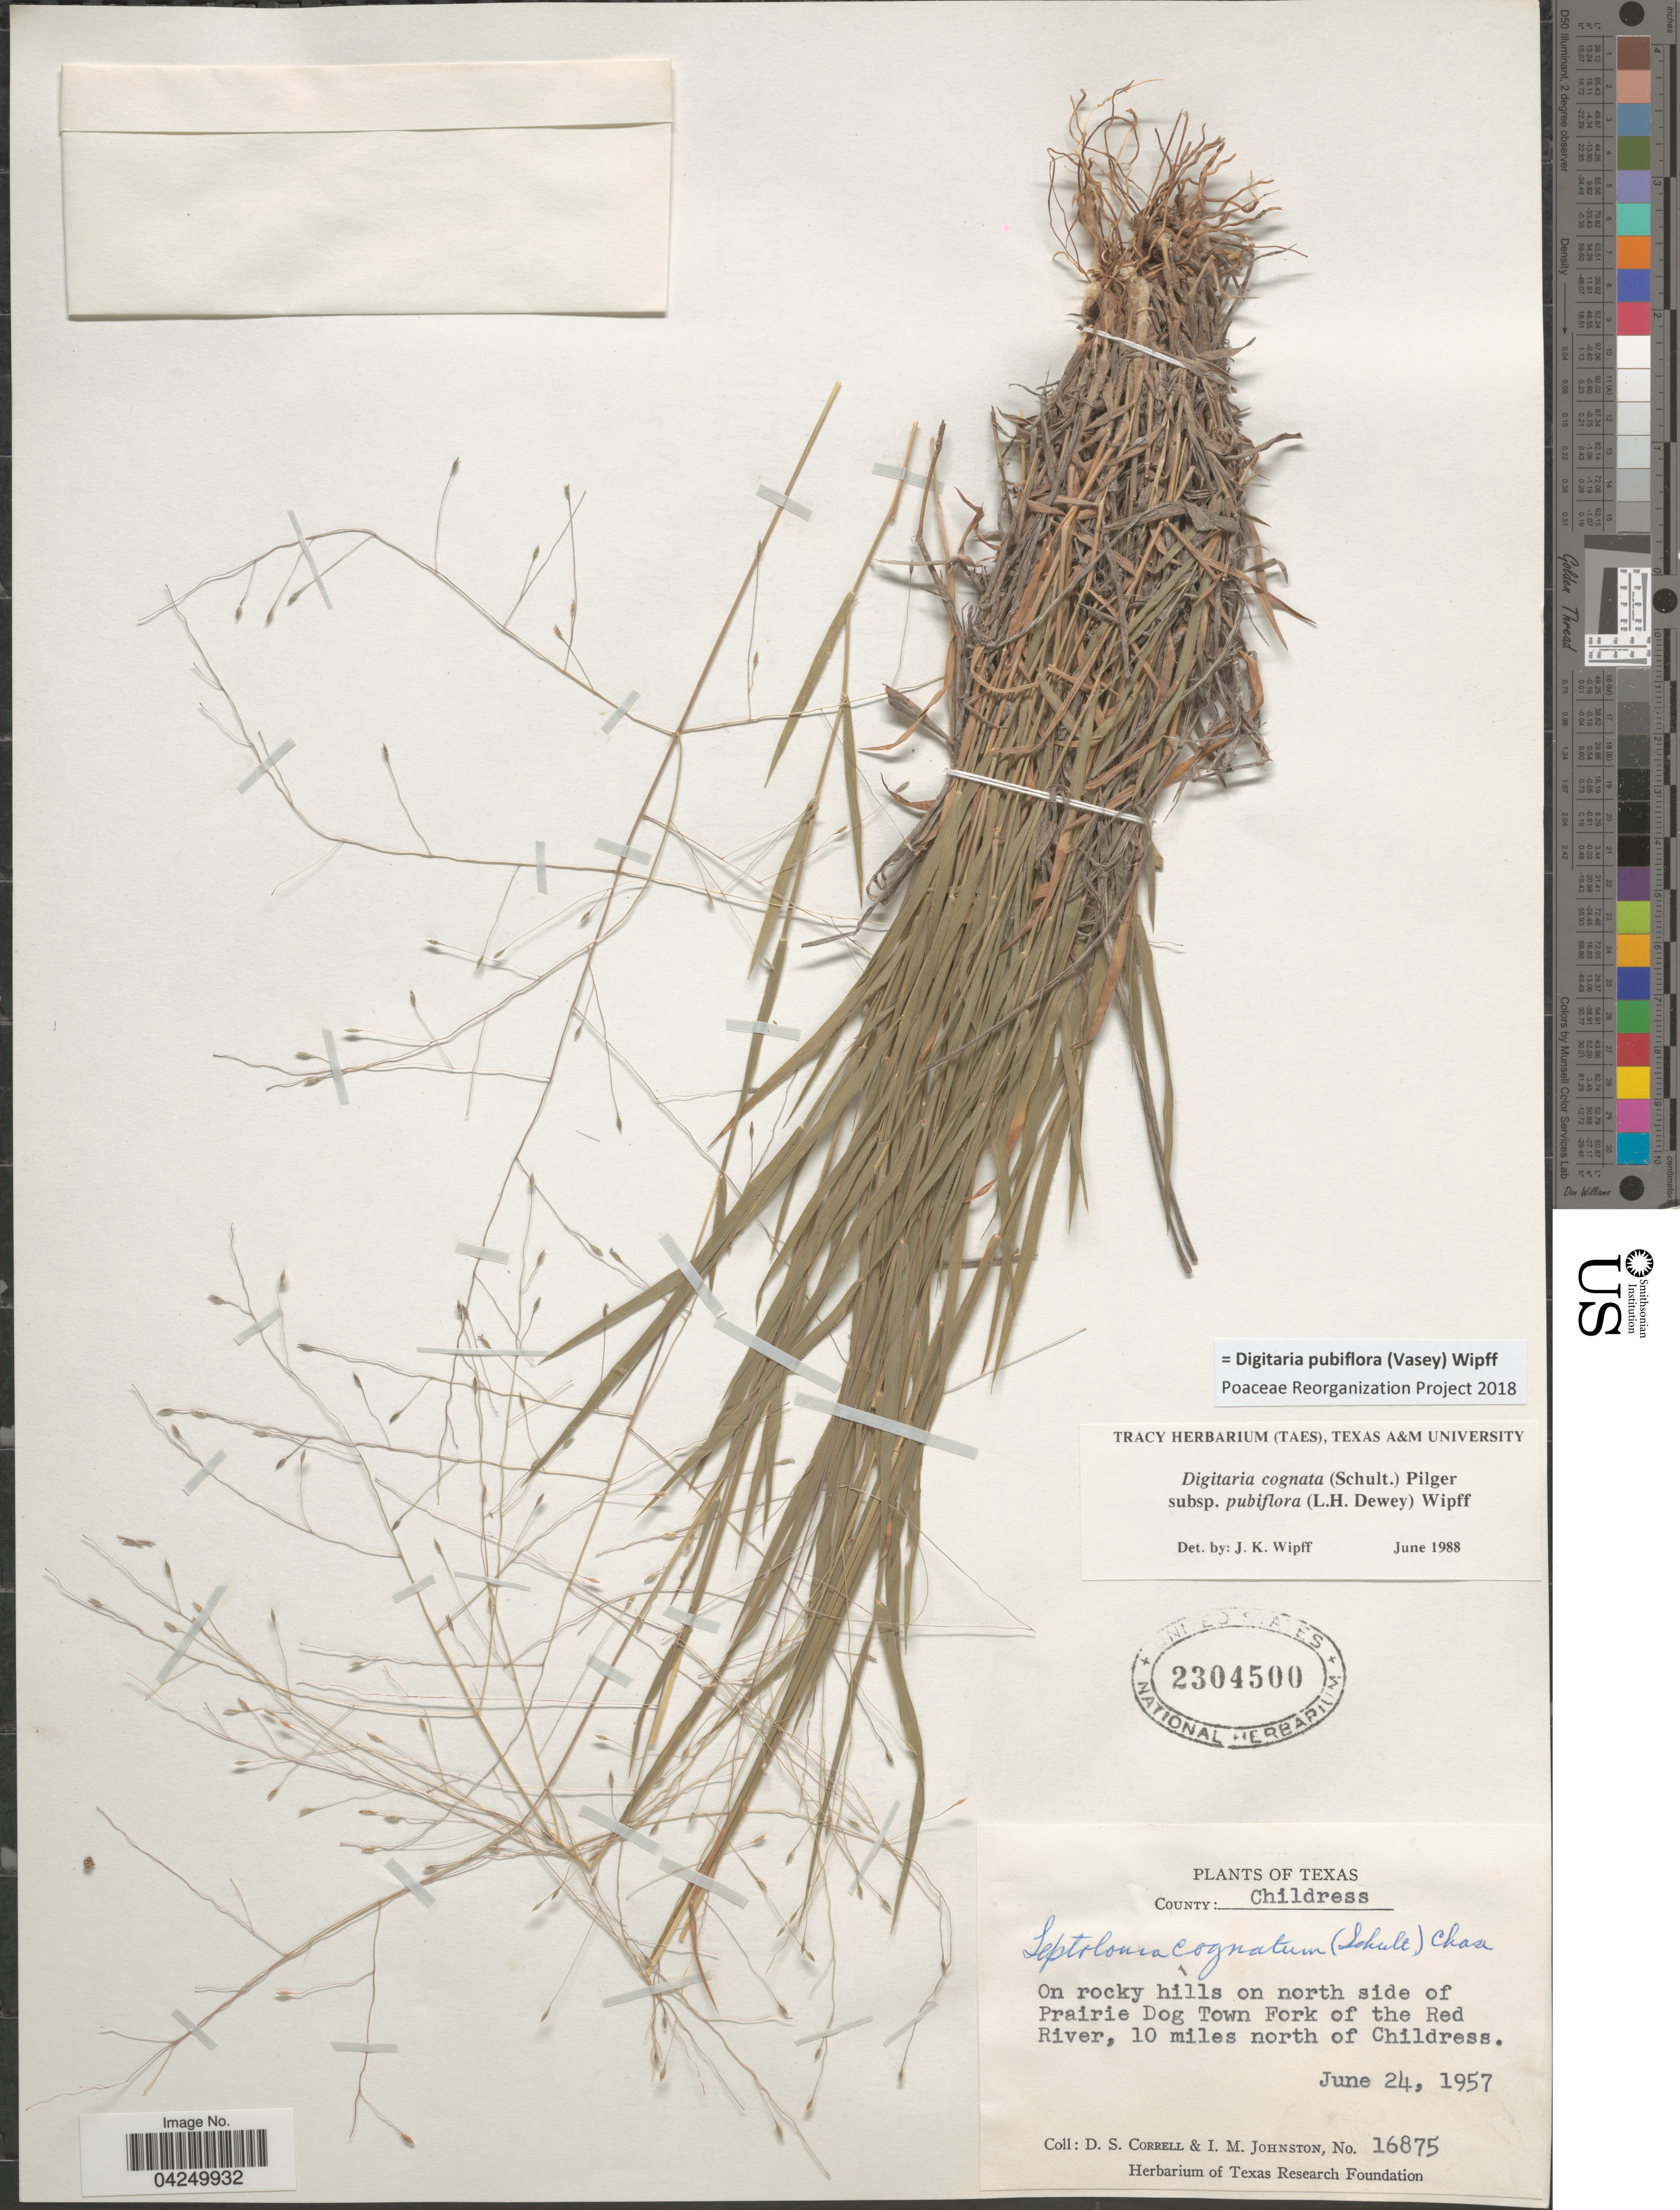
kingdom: Plantae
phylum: Tracheophyta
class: Liliopsida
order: Poales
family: Poaceae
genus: Digitaria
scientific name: Digitaria pubiflora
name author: (Vasey) Wipff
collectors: D. S. Correll & I.M. Johnston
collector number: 16875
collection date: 1957-06-24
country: United States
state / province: Texas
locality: County: Childress. On rocky hills on north side of Prairie Dog Town Fork of the Red River, 10 miles north of Childress.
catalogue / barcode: US 2304500